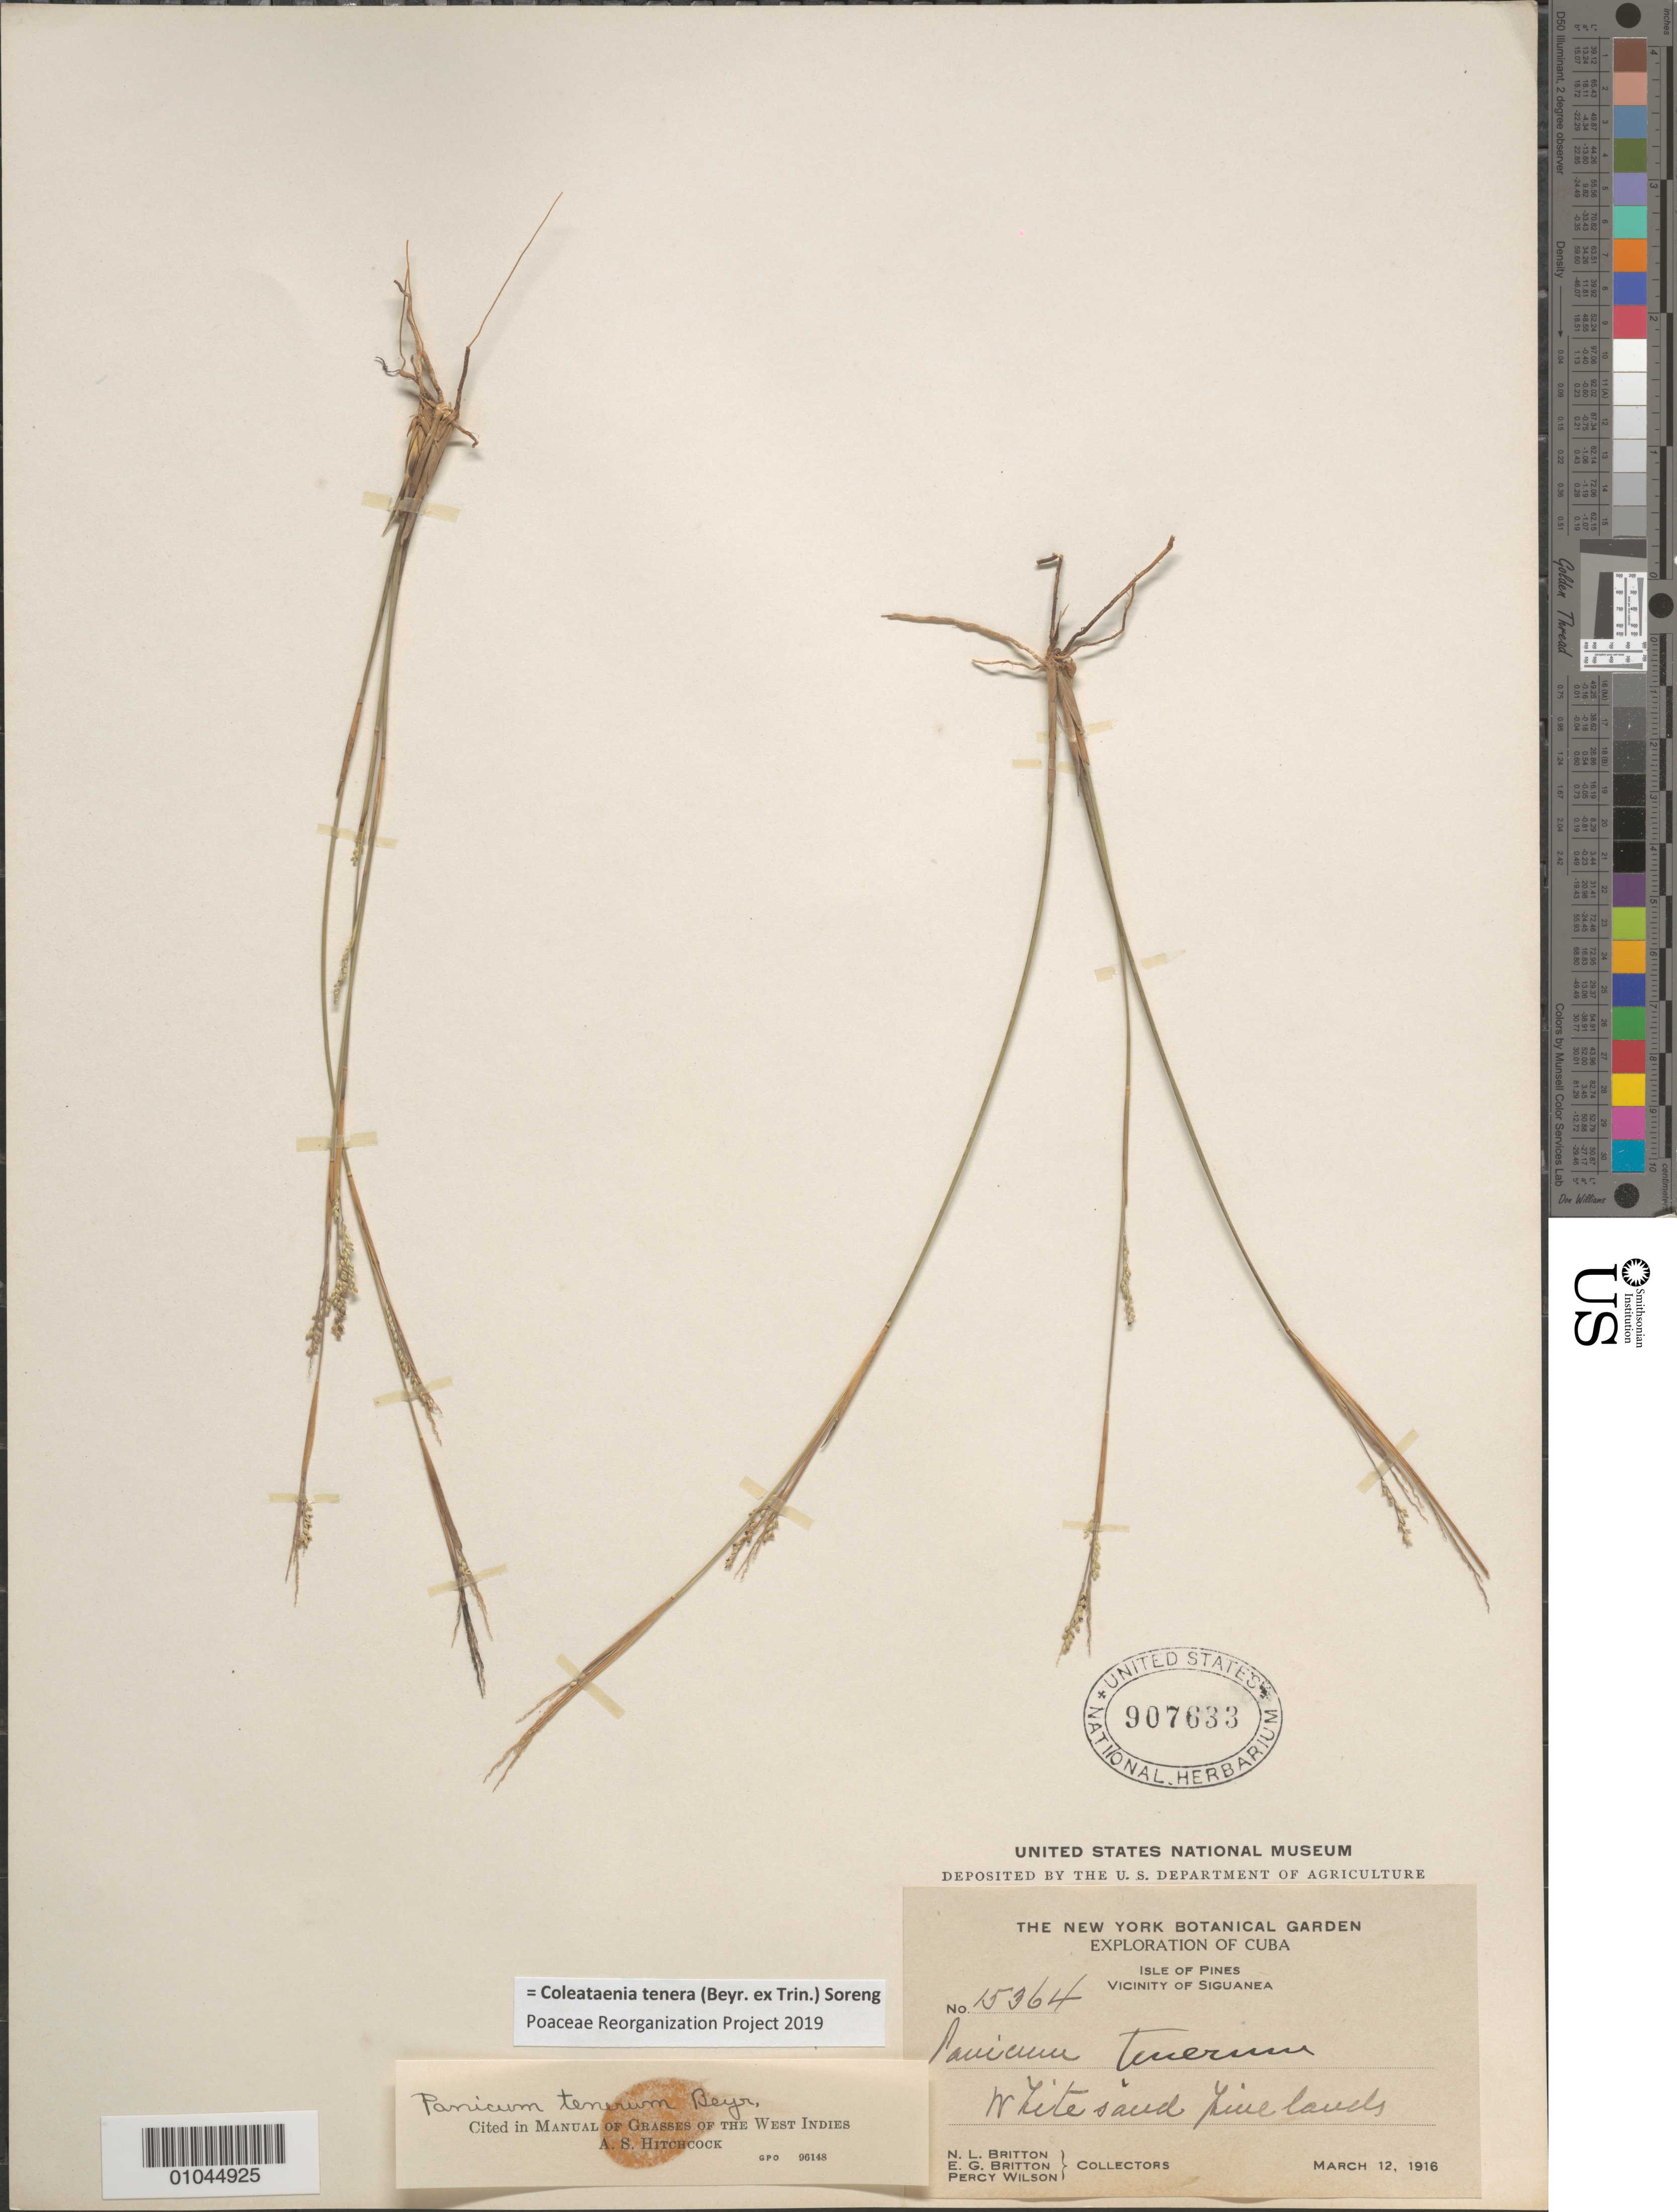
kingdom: Plantae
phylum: Tracheophyta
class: Liliopsida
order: Poales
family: Poaceae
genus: Panicum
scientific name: Panicum tenerum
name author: Beyrich ex Trin.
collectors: E. G. Britton, N. Britton, E. G. Britton & P. Wilson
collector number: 15364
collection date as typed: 12 Mar 1916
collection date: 1916-03-12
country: Cuba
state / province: Isla de la Juventud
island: Isla de la Juventud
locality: Vicinity of Siguanea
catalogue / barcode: US 907633